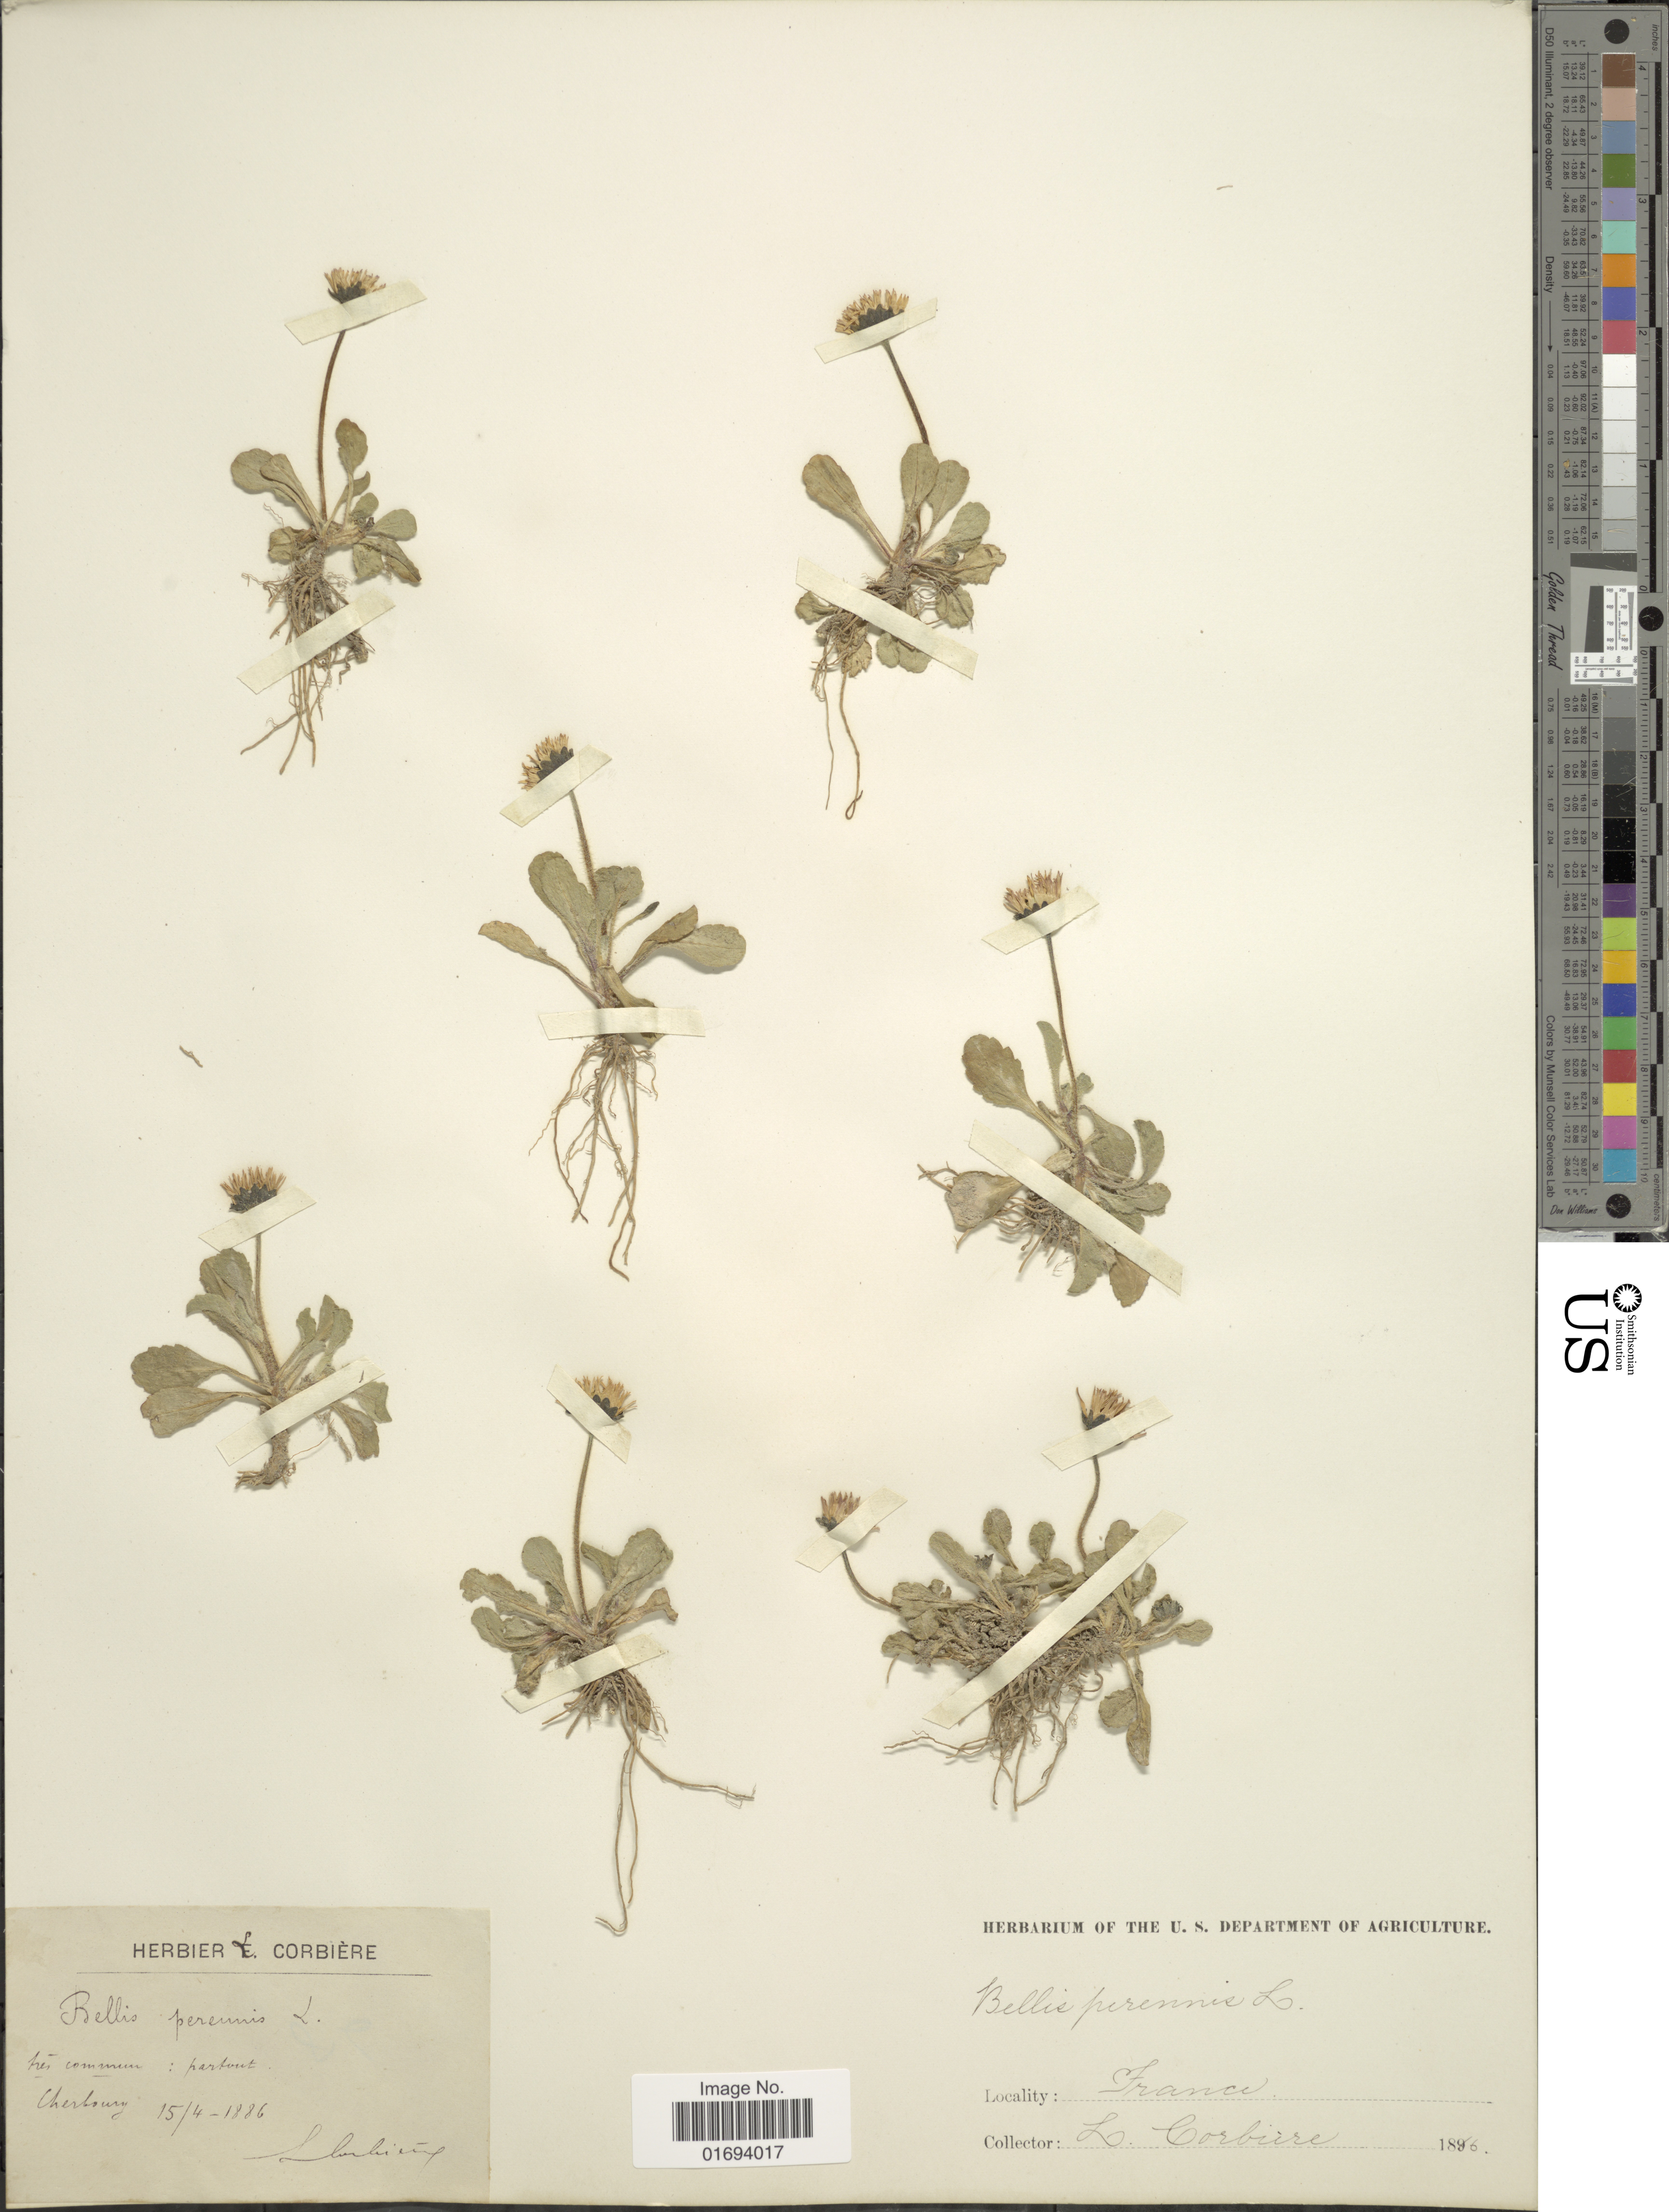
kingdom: Plantae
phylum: Tracheophyta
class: Magnoliopsida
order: Asterales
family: Asteraceae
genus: Bellis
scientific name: Bellis perennis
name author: L.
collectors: L. Corbière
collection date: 1888-04-15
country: France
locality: France. partout. tres commun [interpreted]